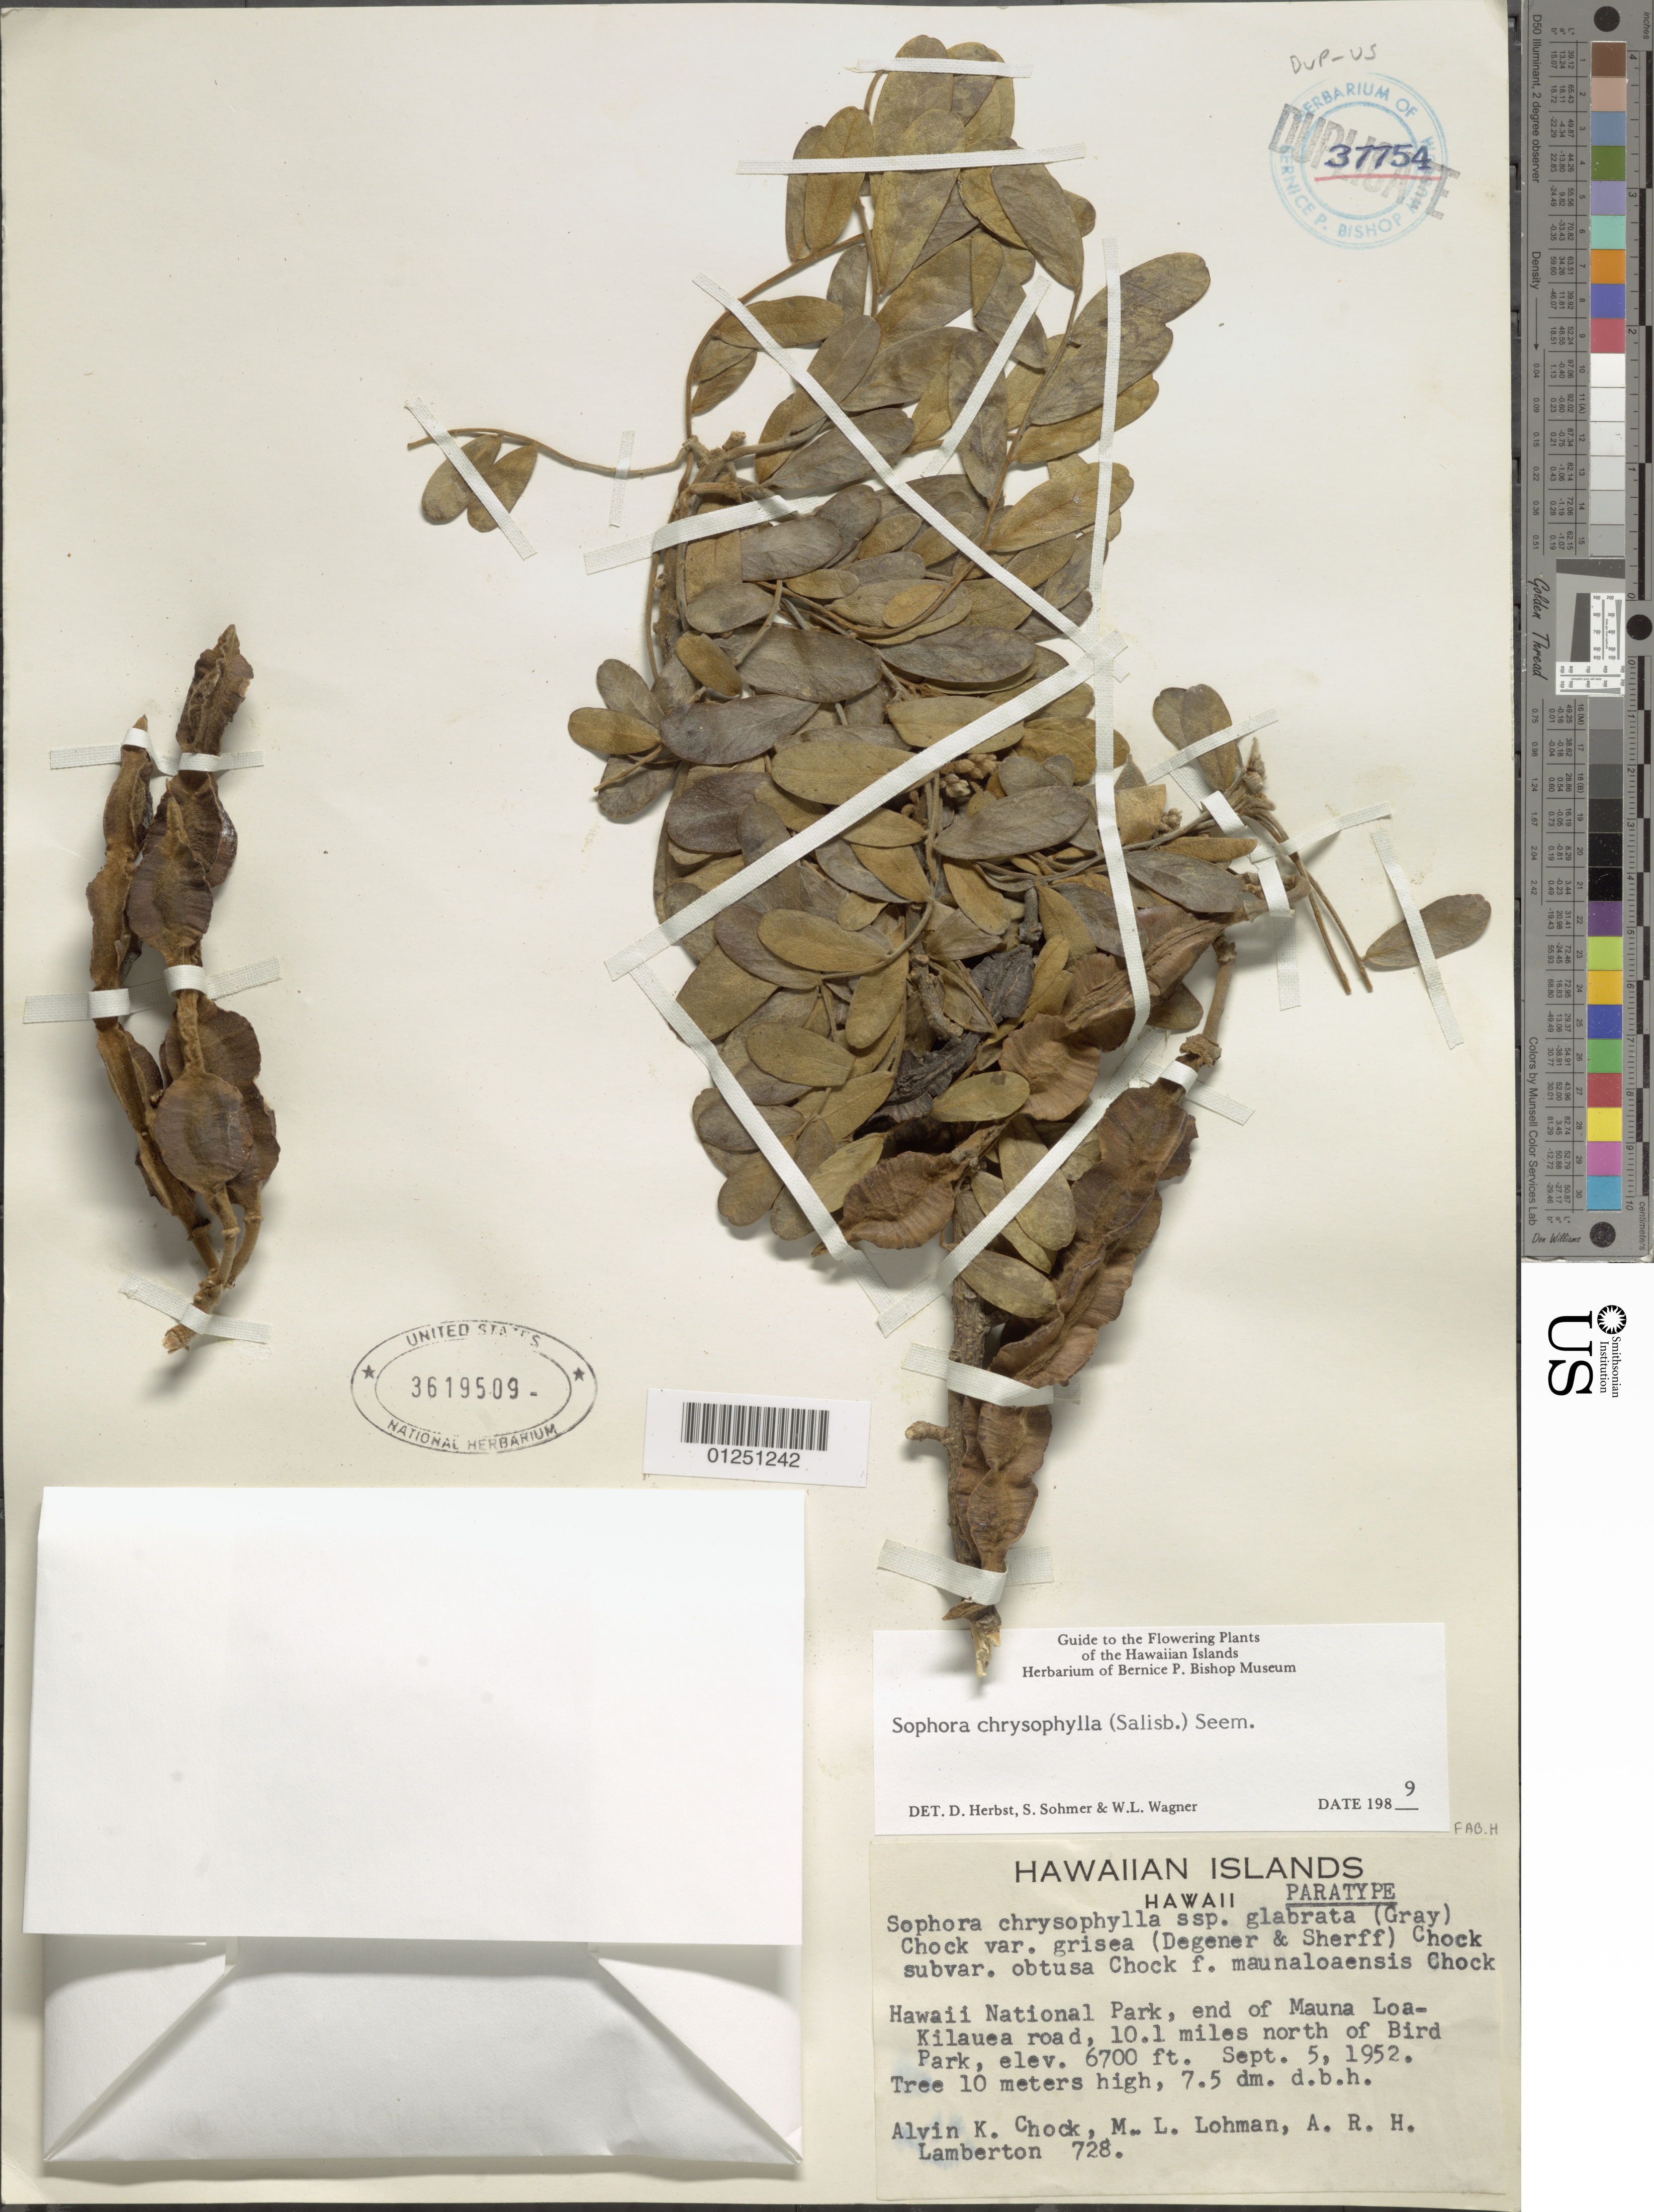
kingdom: Plantae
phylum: Tracheophyta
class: Magnoliopsida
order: Fabales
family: Fabaceae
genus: Sophora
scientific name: Sophora chrysophylla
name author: (Salisb.) Seem.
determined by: Wagner, W. L.; Herbst, D. R.; Sohmer, S. H.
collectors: A. Chock, M. Lohman & A. Lamberton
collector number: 728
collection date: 1952-09-05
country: United States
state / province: Hawaii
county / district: Hawaii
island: Hawaii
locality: Hawaii National Park, end of Mauna Loa-Kilauea Road, 10.1 miles north of Bird Park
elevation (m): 2042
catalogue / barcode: US 3619509